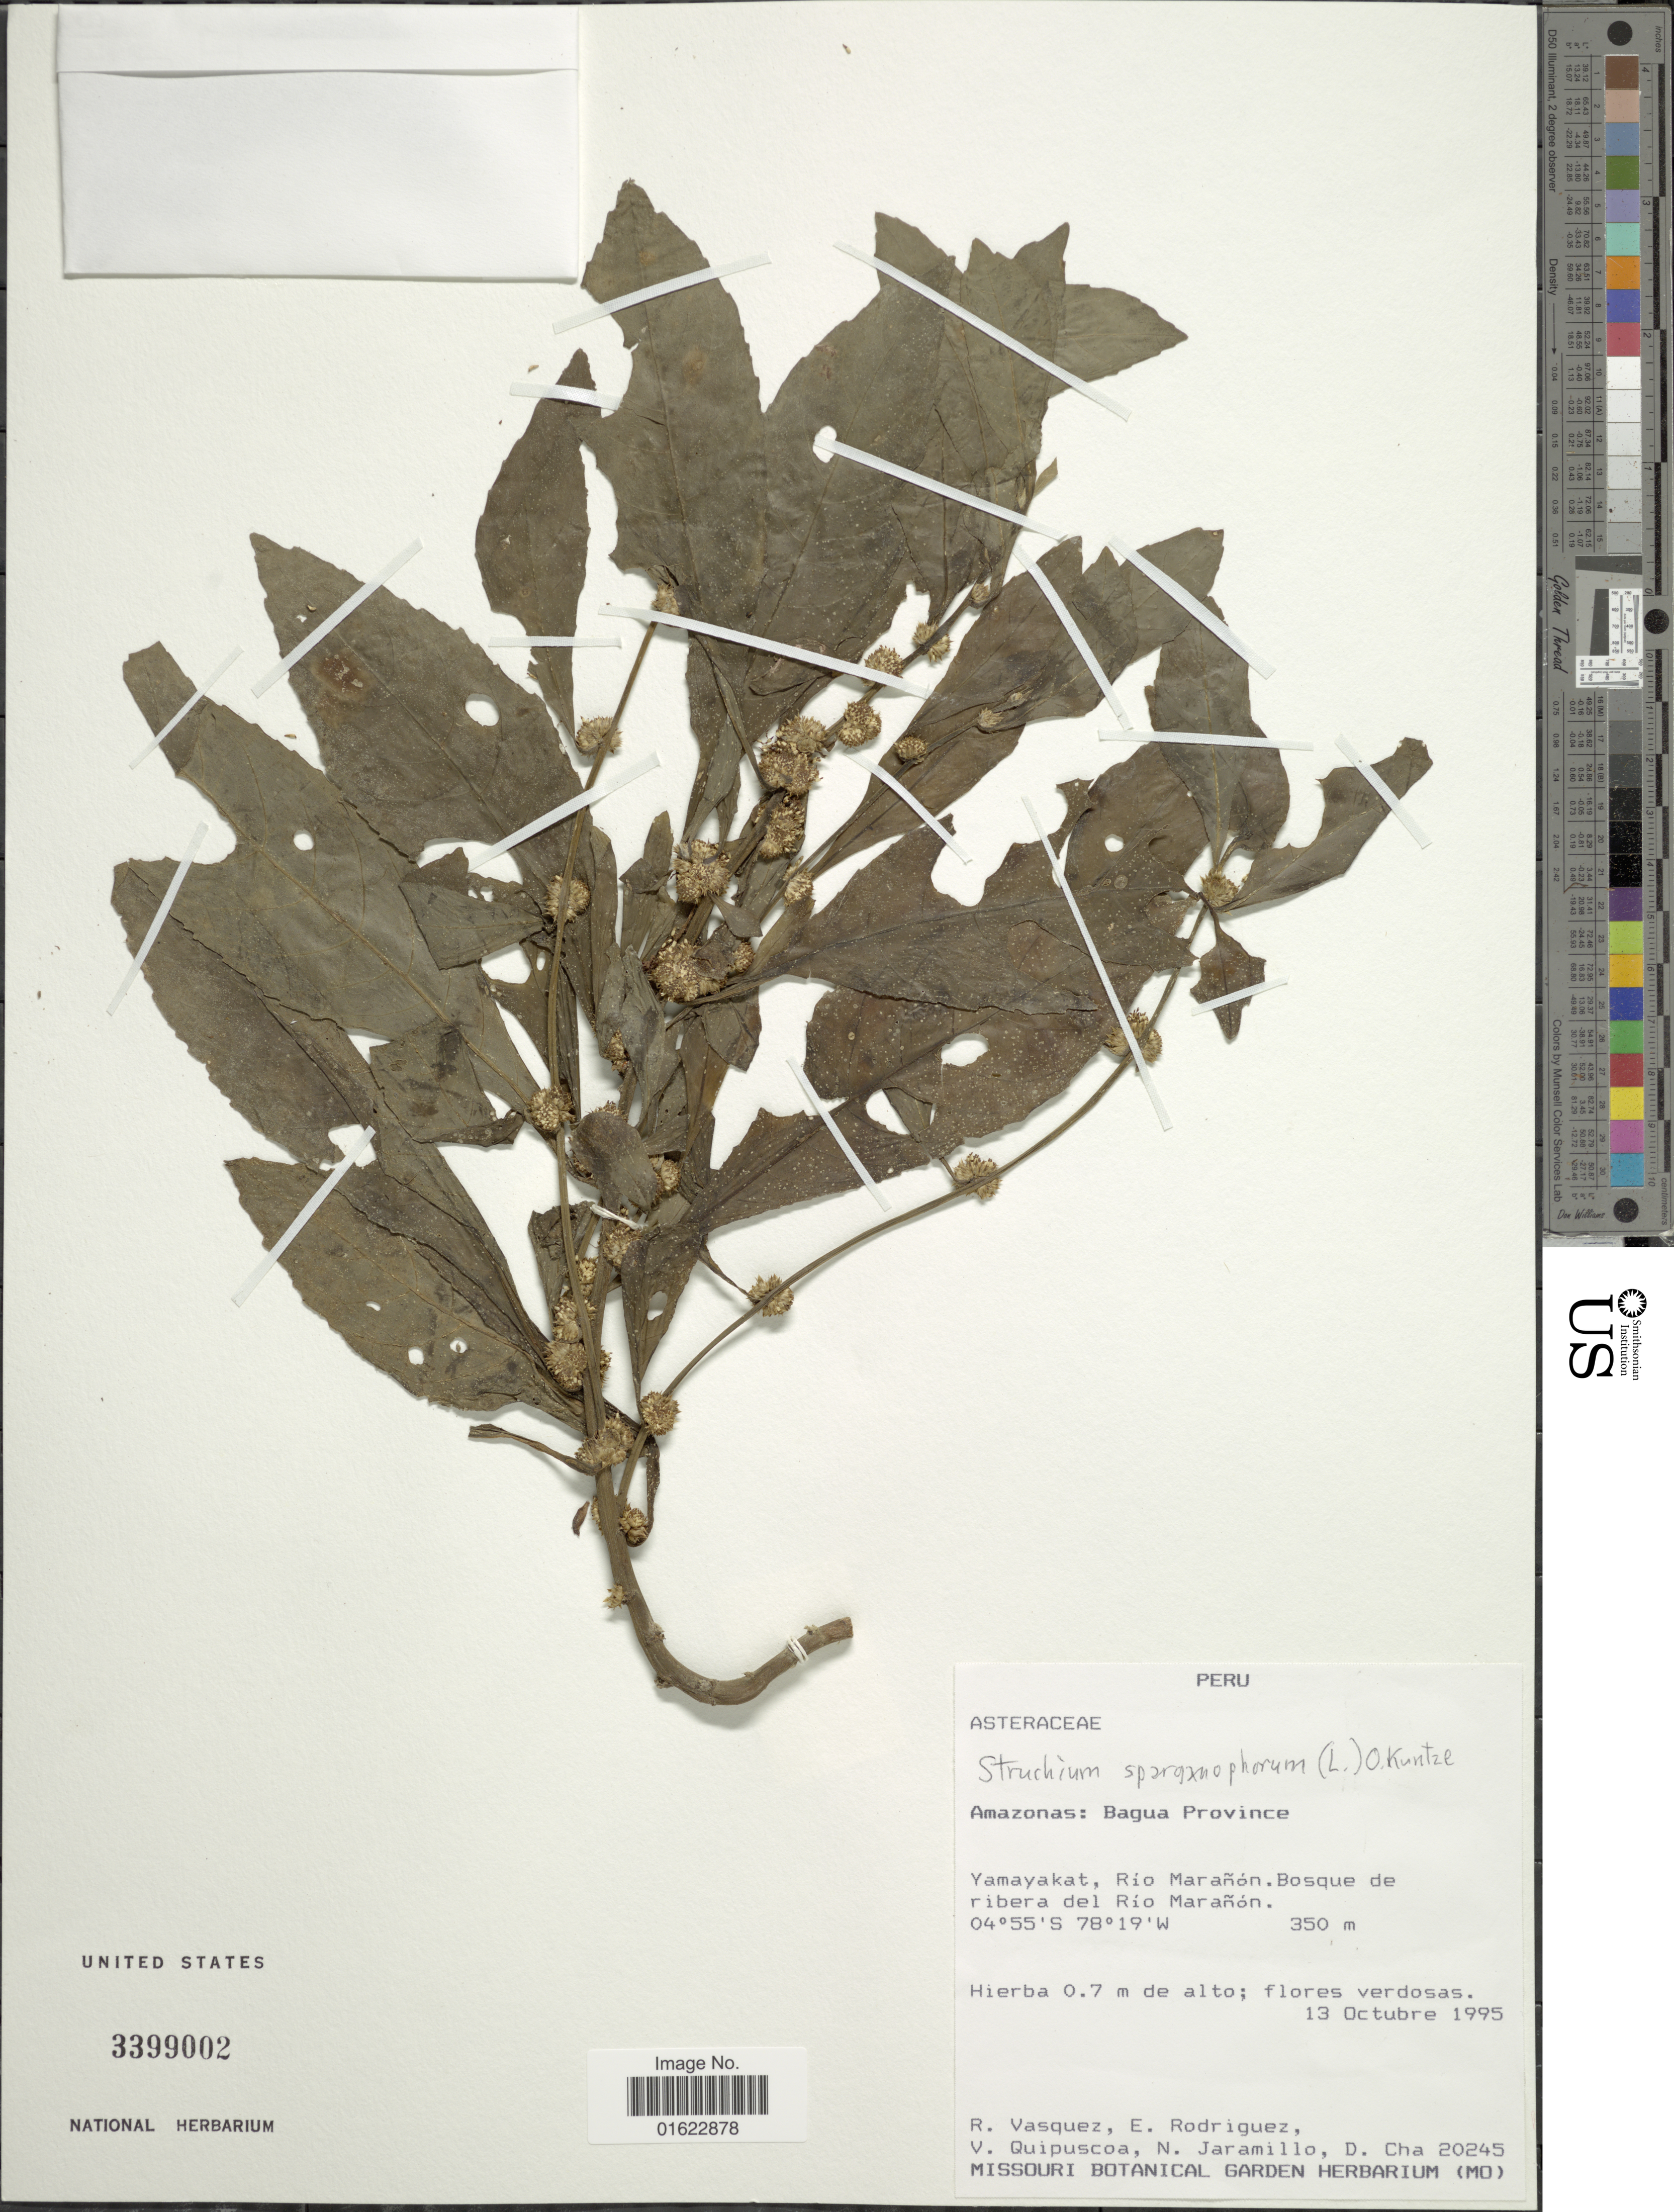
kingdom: Plantae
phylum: Tracheophyta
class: Magnoliopsida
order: Asterales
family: Asteraceae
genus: Struchium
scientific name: Struchium sparganophorum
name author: (L.) Kuntze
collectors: R. Vasquez, E. Rodriquez, V. Quipuscoa, N. Jaramillo & D. Cha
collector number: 20245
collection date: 1995-10-13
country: Peru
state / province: Amazonas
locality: Peru. Amazonas: Bagua Province. Yamayakat, Rio Maranon. Bosque de ribera del Rio Maranon.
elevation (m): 350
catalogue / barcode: US 3399002